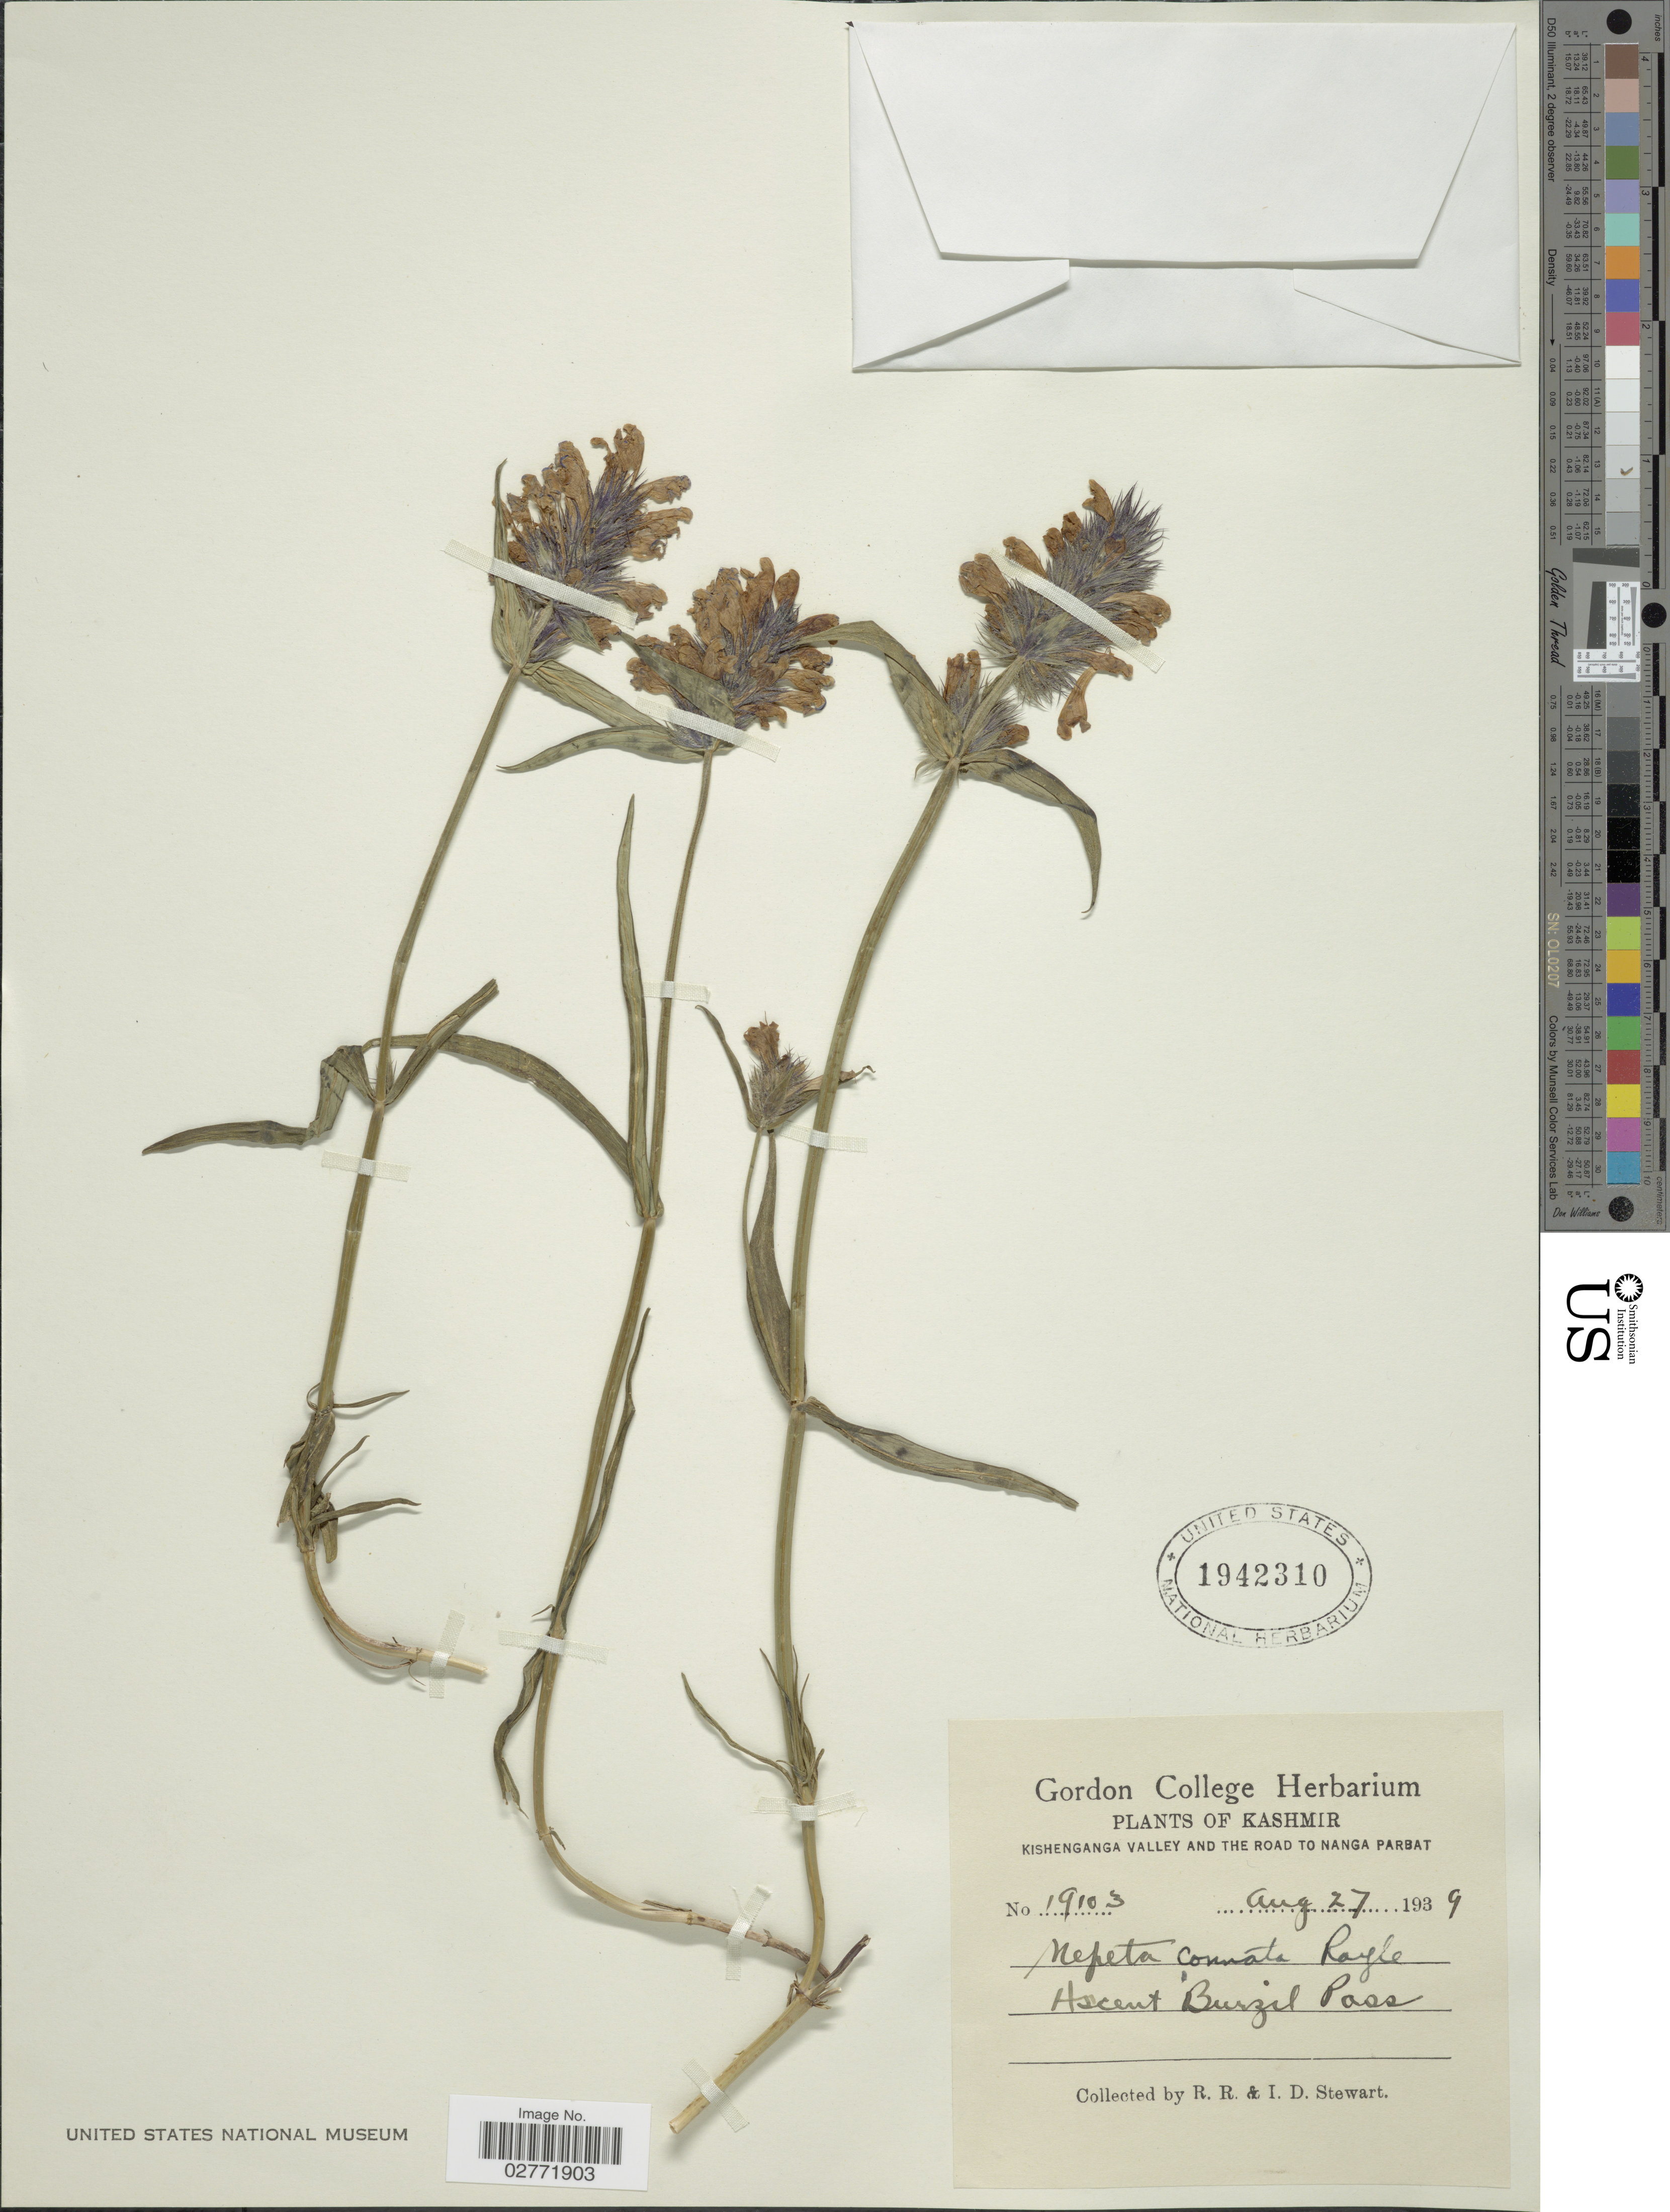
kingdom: Plantae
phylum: Tracheophyta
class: Magnoliopsida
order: Lamiales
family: Lamiaceae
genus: Nepeta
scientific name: Nepeta connata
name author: Royle ex Benth.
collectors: R. R. Stewart & I. Stewart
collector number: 19103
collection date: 1939-08-27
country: Pakistan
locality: Kashmir, Kishenganga Valley and the road to Nanga Parbat, Ascent Burzil Pass.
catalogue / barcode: US 1942310